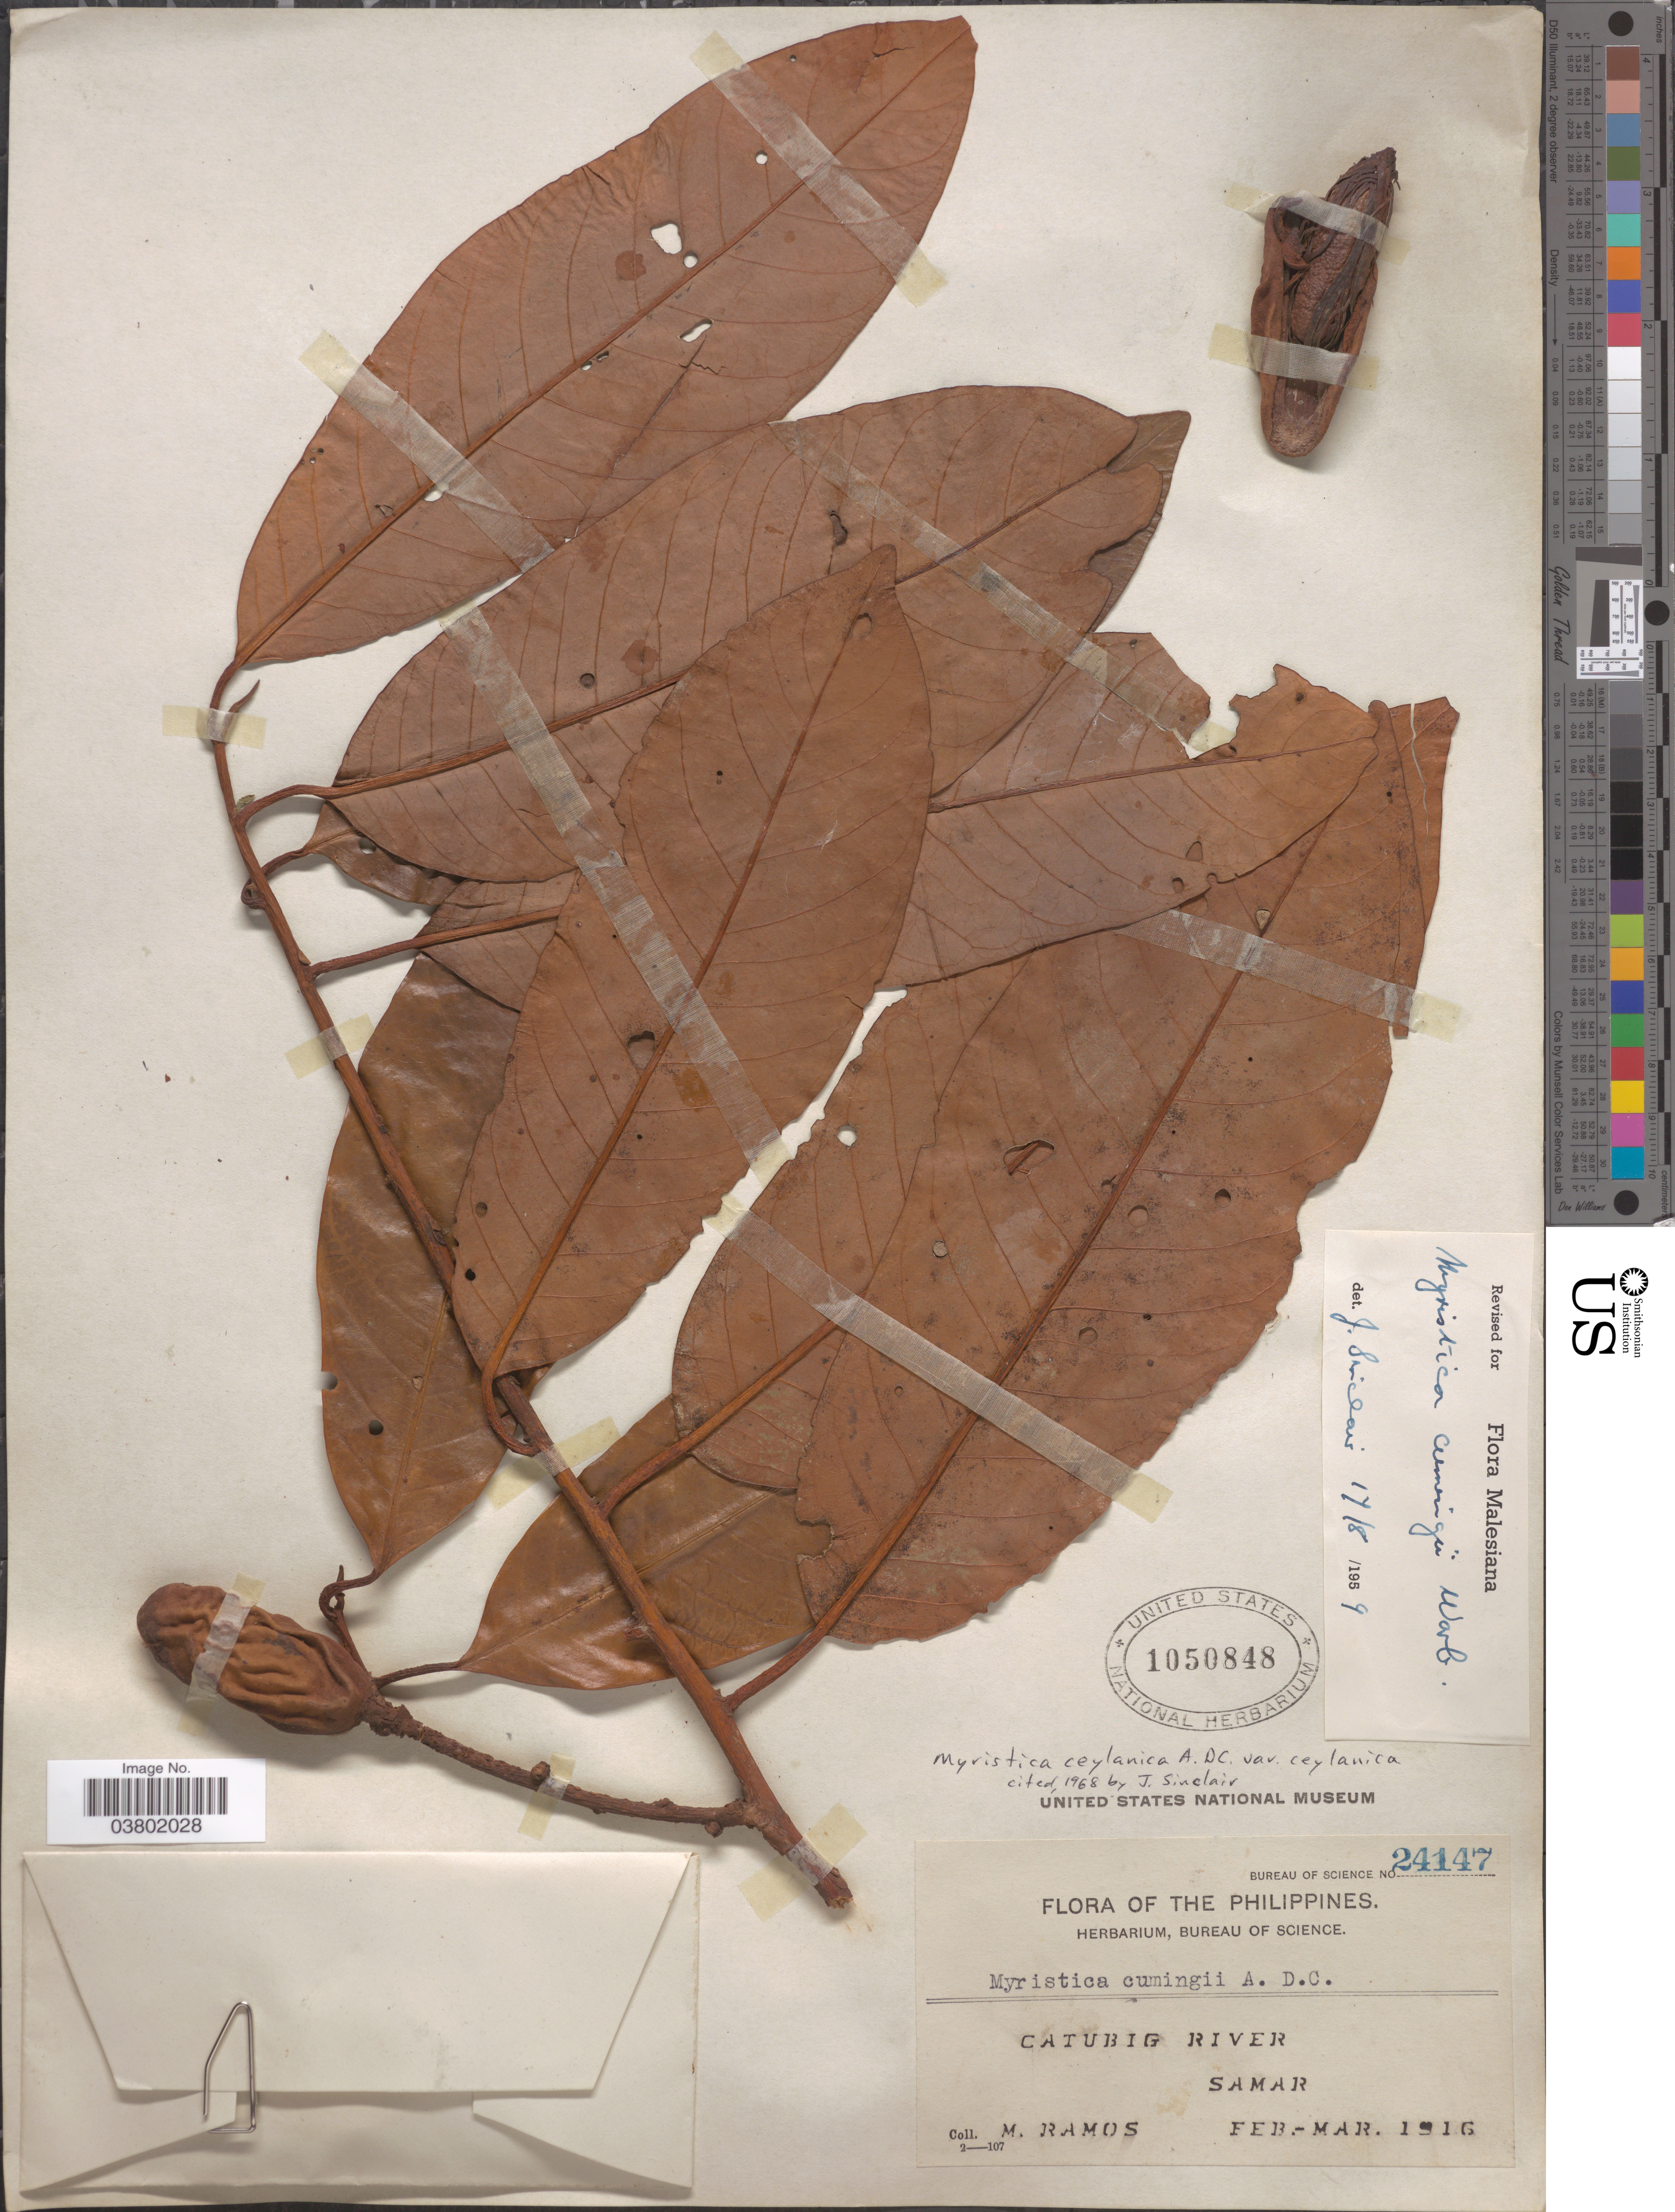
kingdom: Plantae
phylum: Tracheophyta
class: Magnoliopsida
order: Magnoliales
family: Myristicaceae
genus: Myristica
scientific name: Myristica ceylanica var. ceylanica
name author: A. DC.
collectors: M. Ramos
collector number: Bureau of Science 24147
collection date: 1916-02/1916-03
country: Philippines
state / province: Eastern Visayas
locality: Catubig River, Samar.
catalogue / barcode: US 1050848